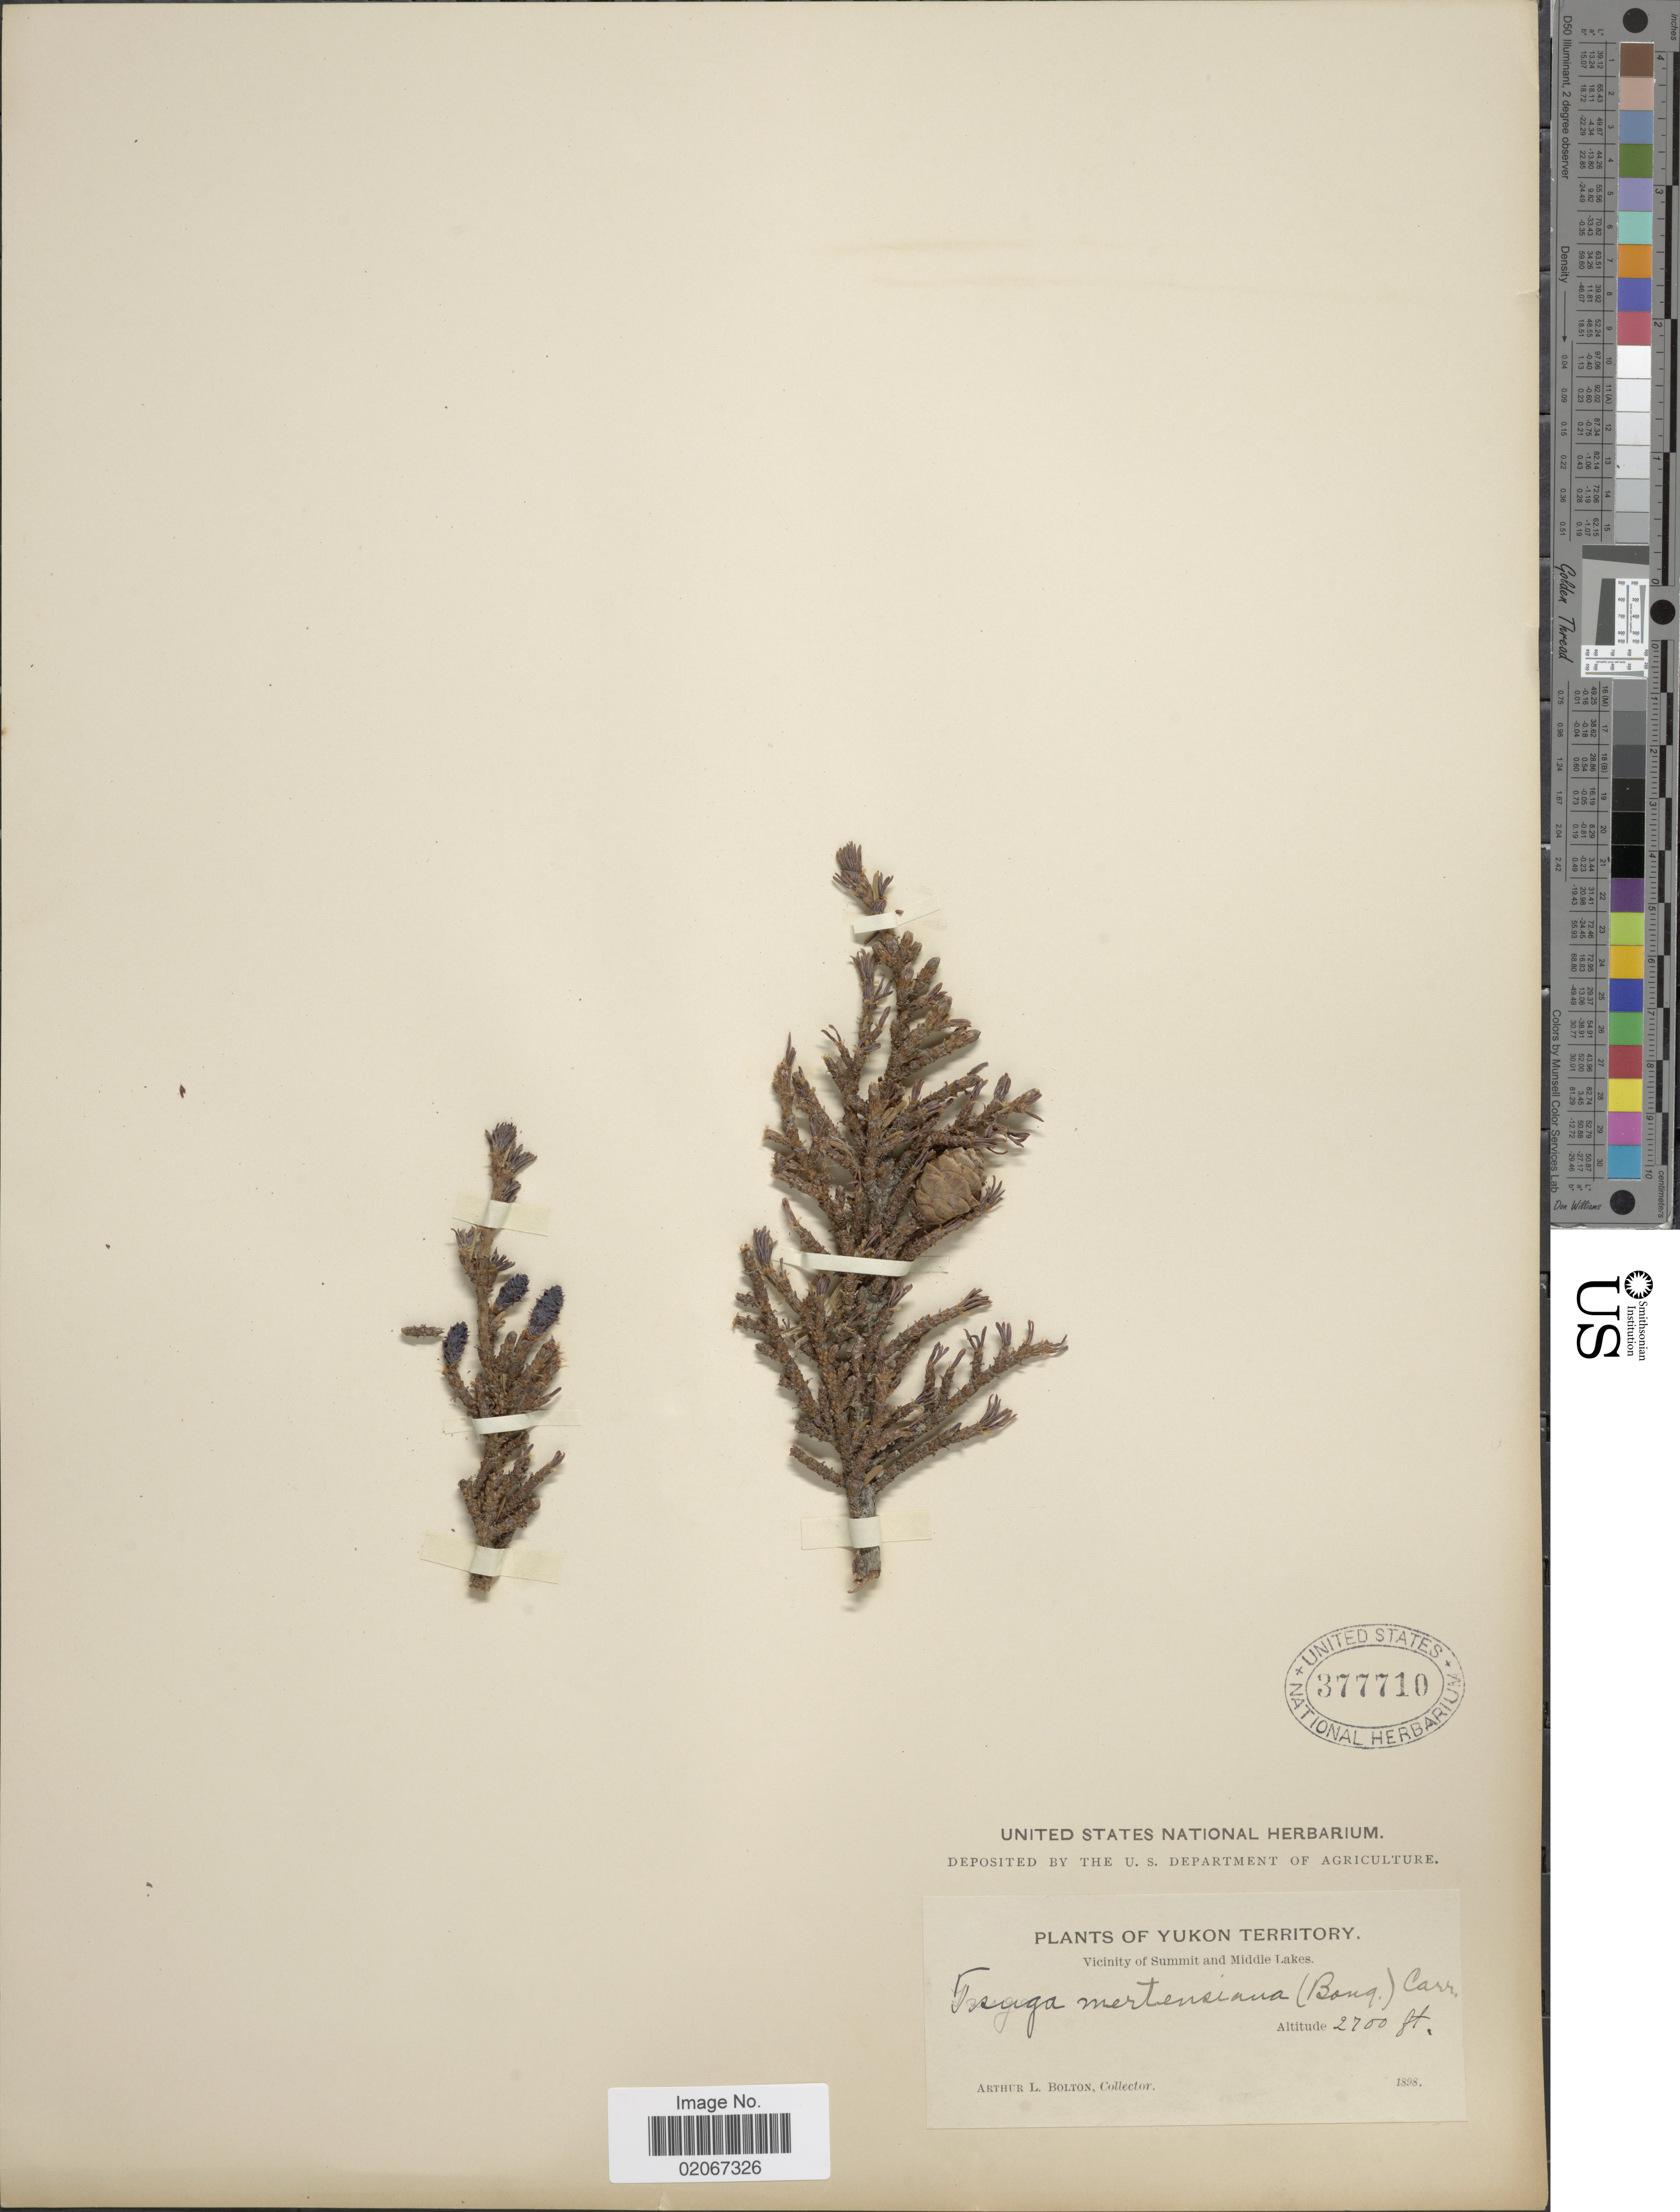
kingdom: Plantae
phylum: Tracheophyta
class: Pinopsida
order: Pinales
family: Pinaceae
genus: Tsuga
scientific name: Tsuga mertensiana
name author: (Bong.) Carrière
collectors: A. Bolton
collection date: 1898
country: Canada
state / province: Yukon Territory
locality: Vicinity of Summit and Middle Lakes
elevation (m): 823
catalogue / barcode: US 377710